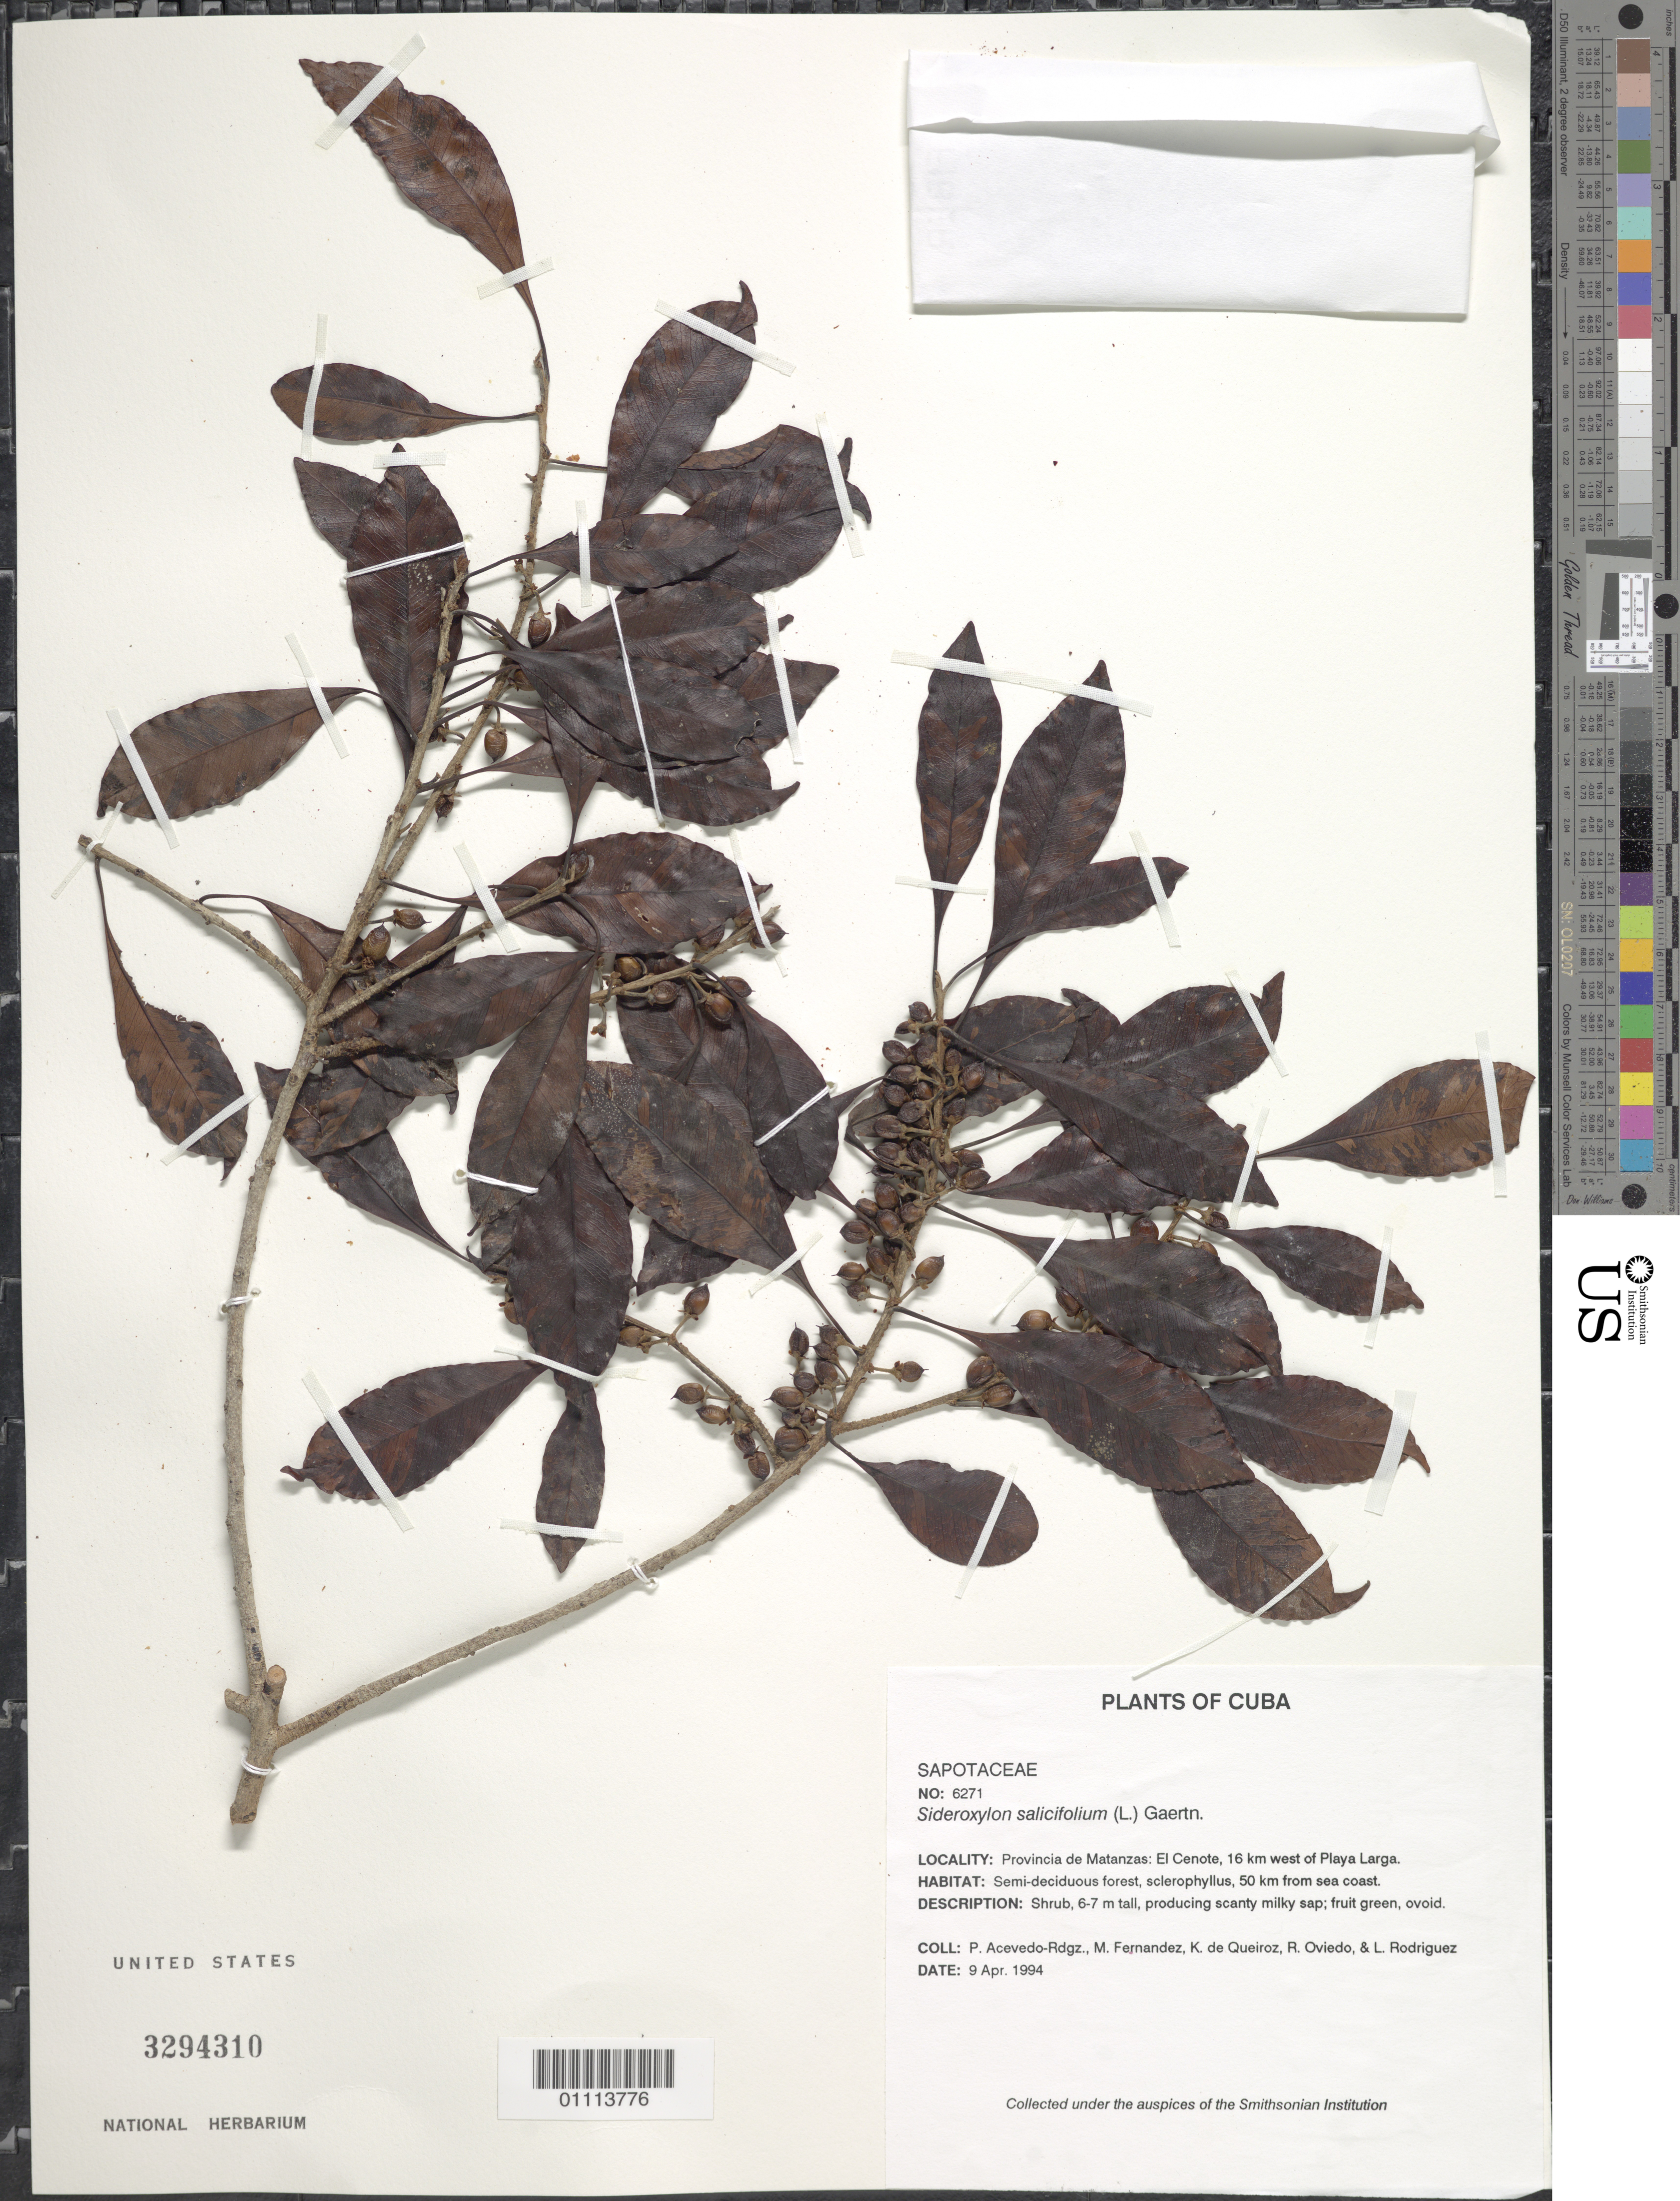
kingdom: Plantae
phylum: Tracheophyta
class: Magnoliopsida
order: Ericales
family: Sapotaceae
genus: Sideroxylon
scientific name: Sideroxylon salicifolium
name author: (L.) Lam.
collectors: P. Acevedo-Rodr., M. Fernández, K. De Queiroz, R. Oviedo & L. Rodriguez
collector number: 6271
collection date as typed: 09 Apr 1994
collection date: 1994-04-09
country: Cuba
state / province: Matanzas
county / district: Municipio de Ciénaga de Zapata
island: Cuba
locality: El Cenote, 16 km W of Playa Larga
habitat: Semi-deciduous forest, sclerophyllus, 50 km from sea coast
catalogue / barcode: US 3294310